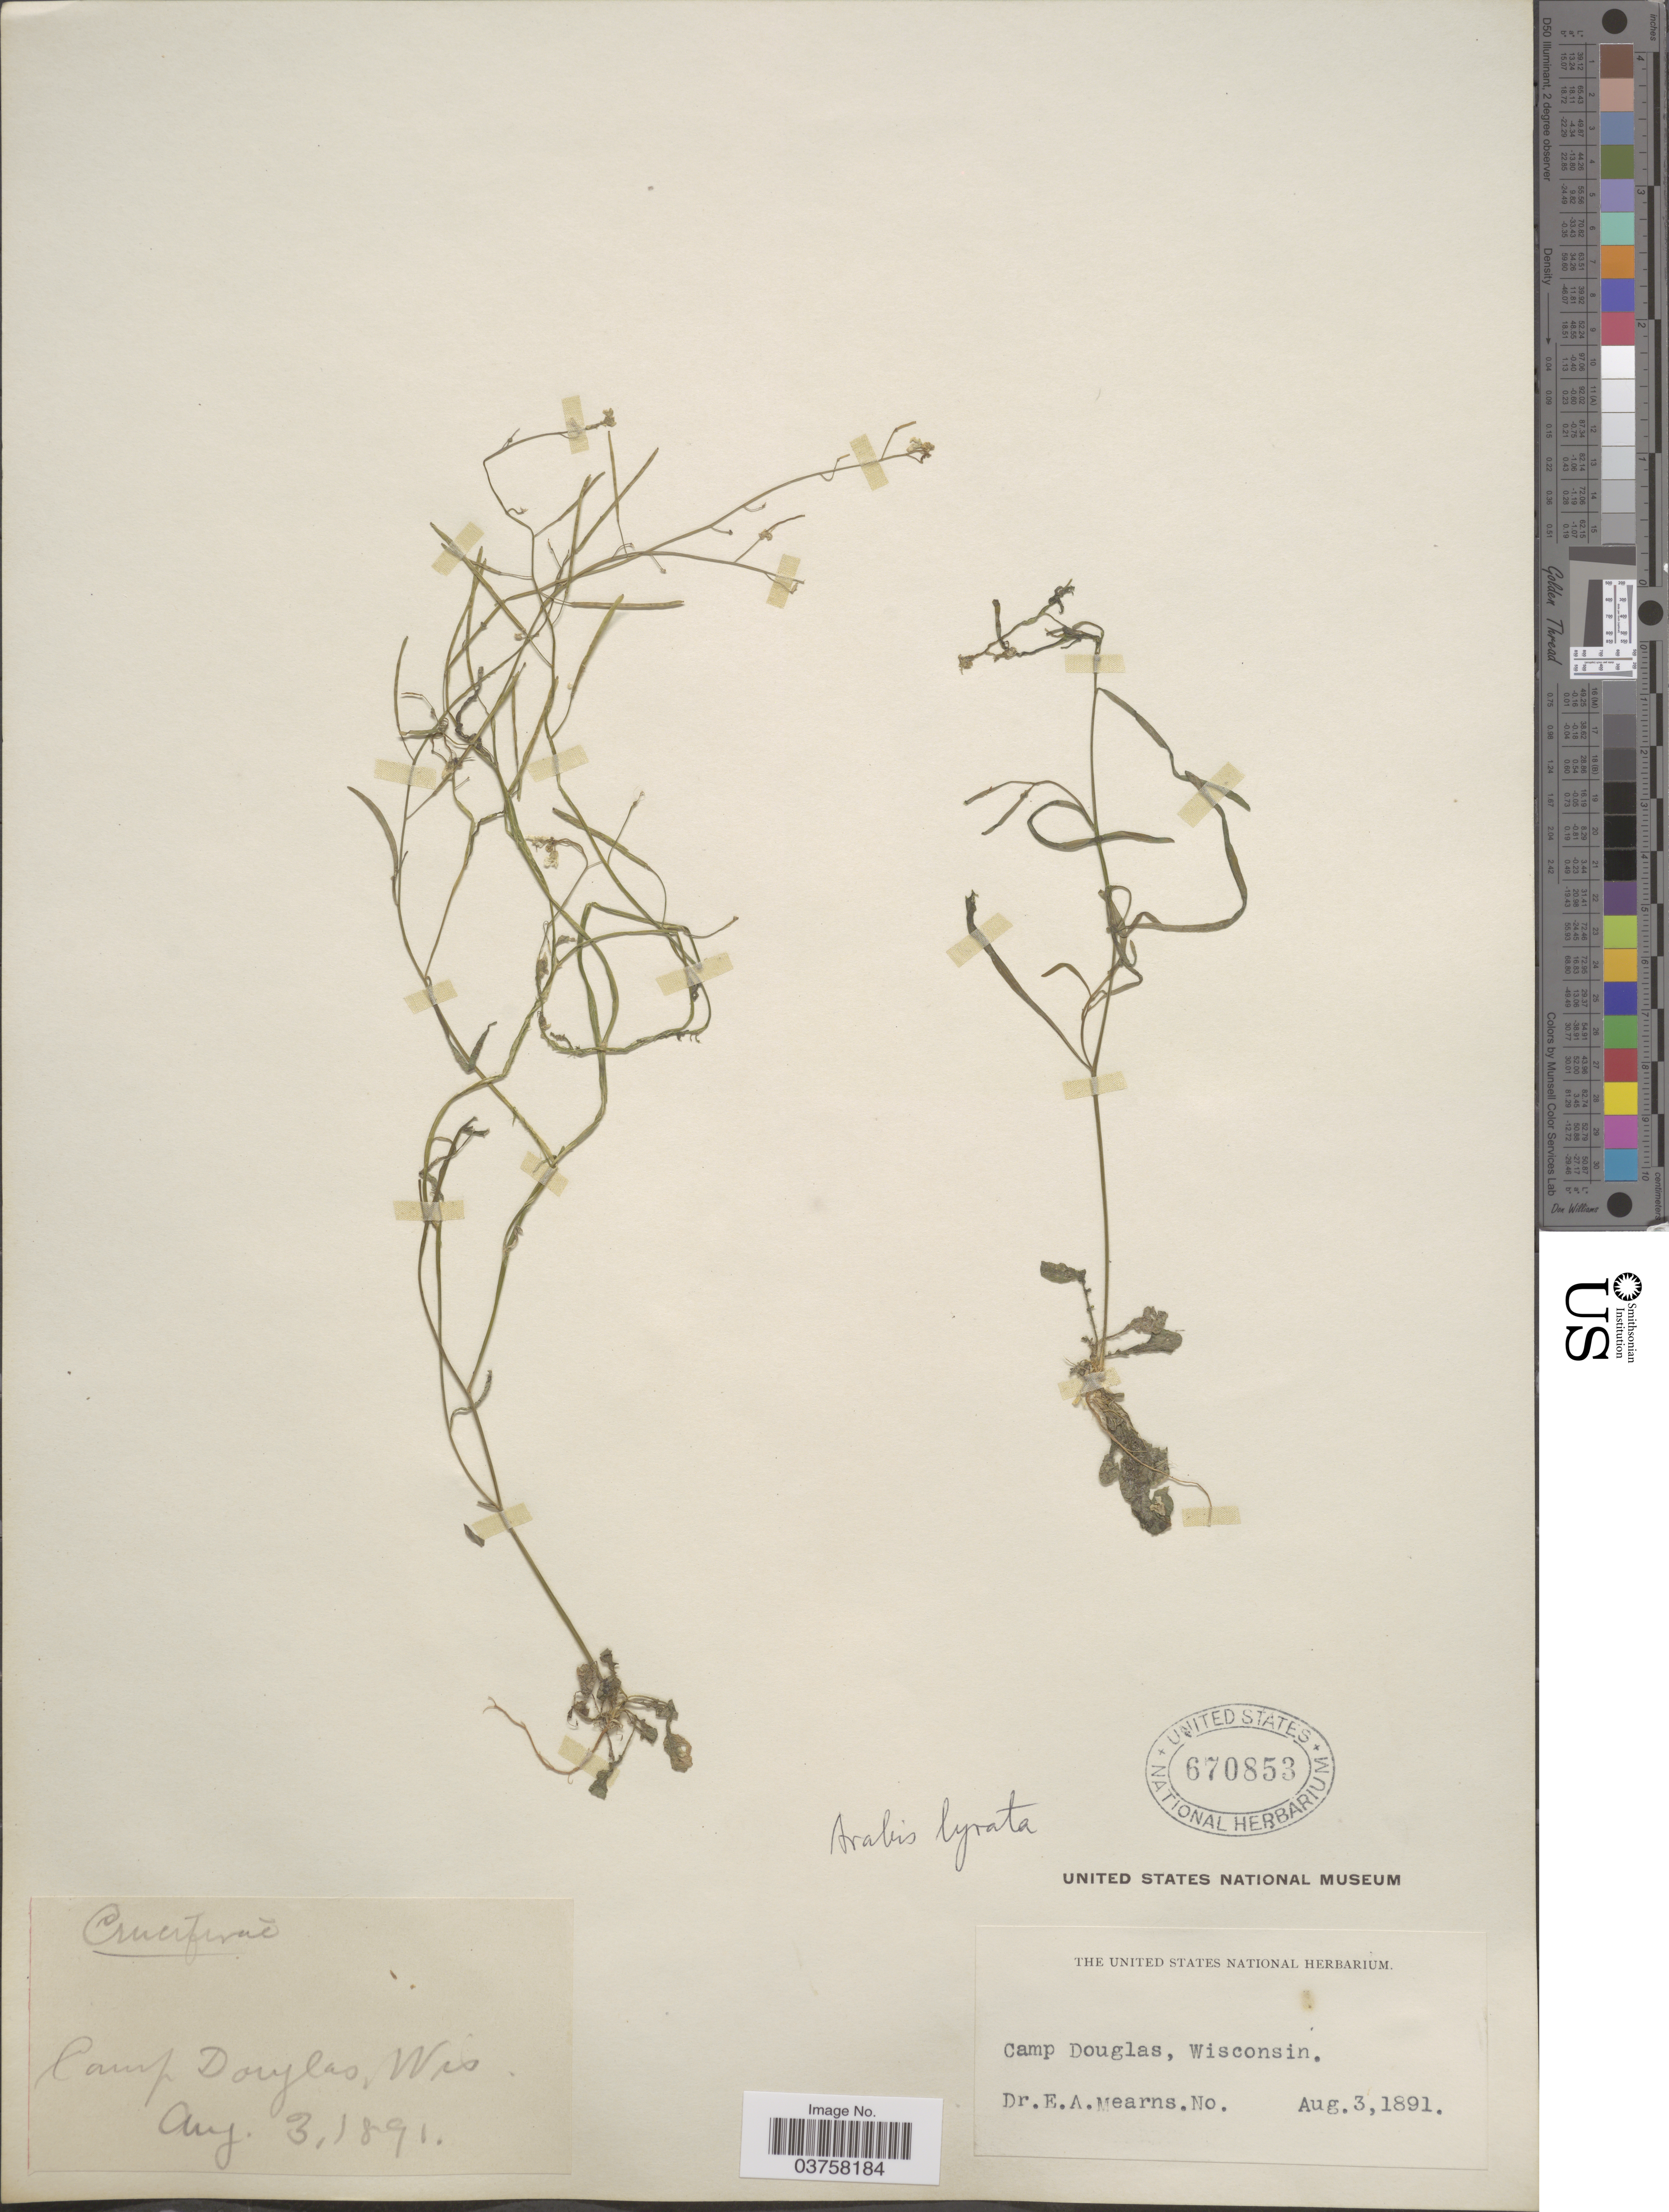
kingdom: Plantae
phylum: Tracheophyta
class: Magnoliopsida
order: Brassicales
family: Brassicaceae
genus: Arabis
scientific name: Arabis lyrata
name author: L.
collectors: E. A. Mearns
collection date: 1891-08-03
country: United States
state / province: Wisconsin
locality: Camp Douglas.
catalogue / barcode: US 670853